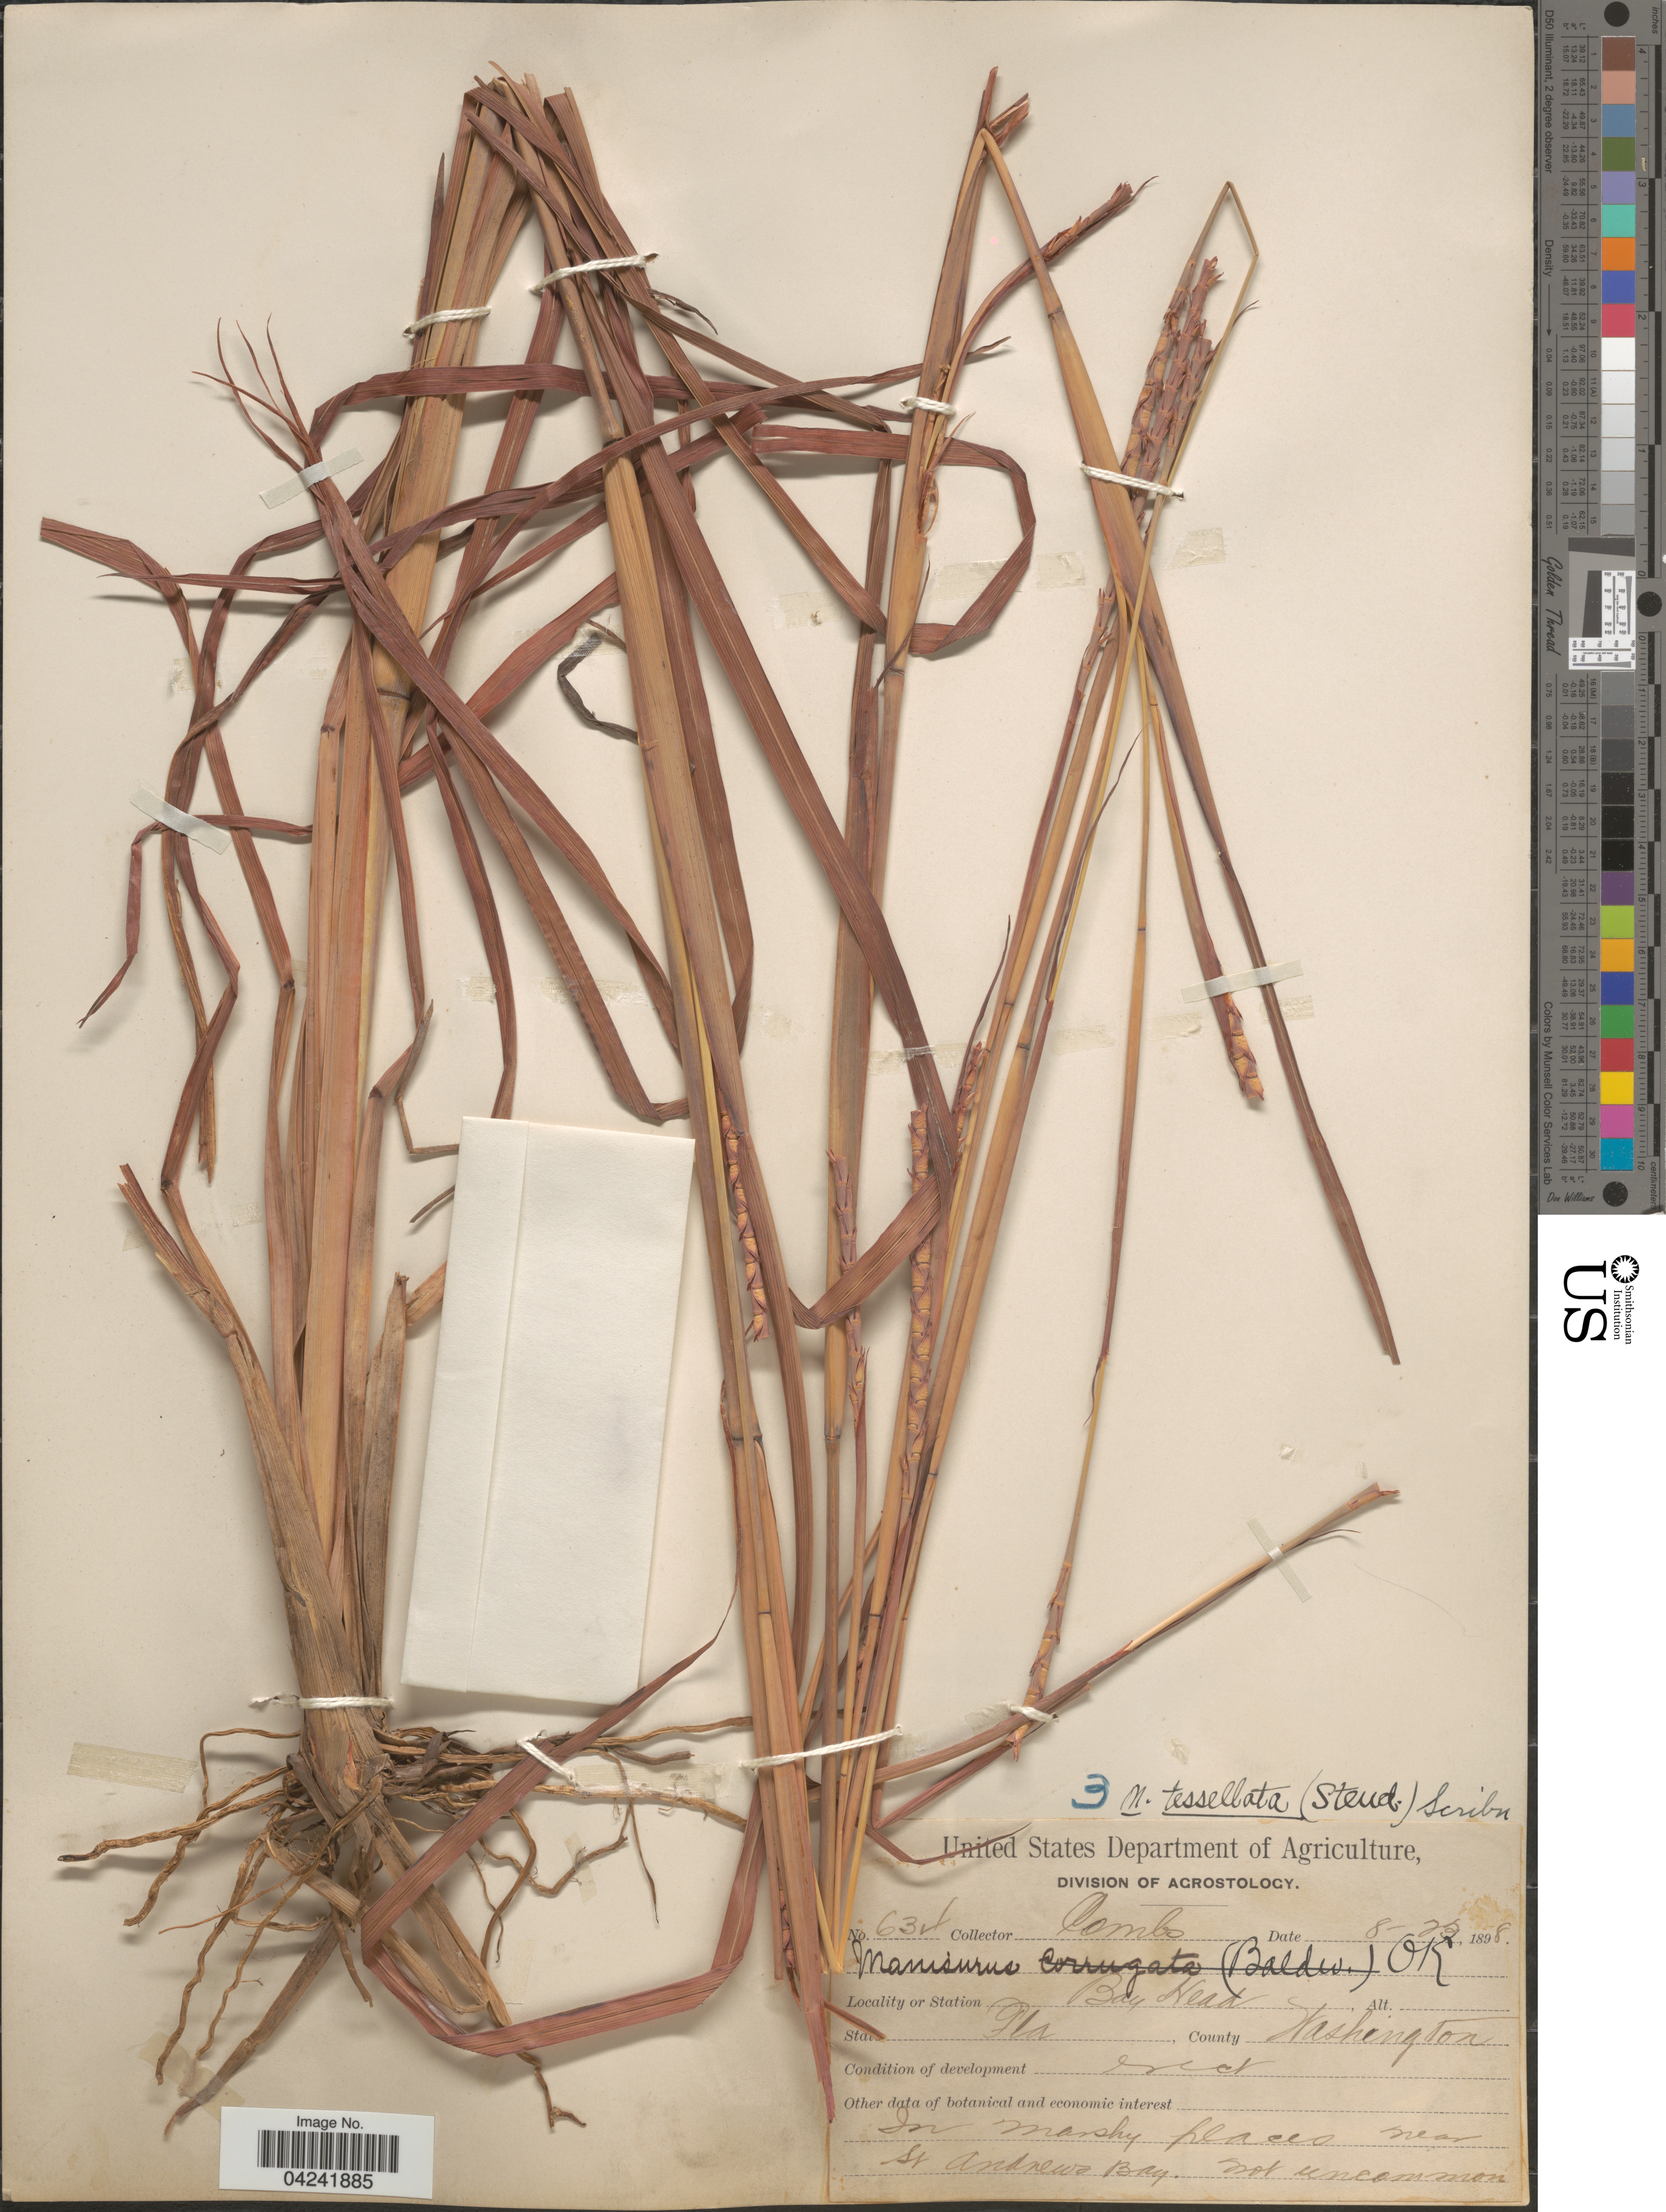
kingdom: Plantae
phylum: Tracheophyta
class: Liliopsida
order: Poales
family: Poaceae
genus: Mnesithea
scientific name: Mnesithea tessellata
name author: (Steud.) de Koning & Sosef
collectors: -. Combs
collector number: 634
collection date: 1898-08-23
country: United States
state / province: Florida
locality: Bay Head. County Washington. In marshy places near St Andrews Bay.